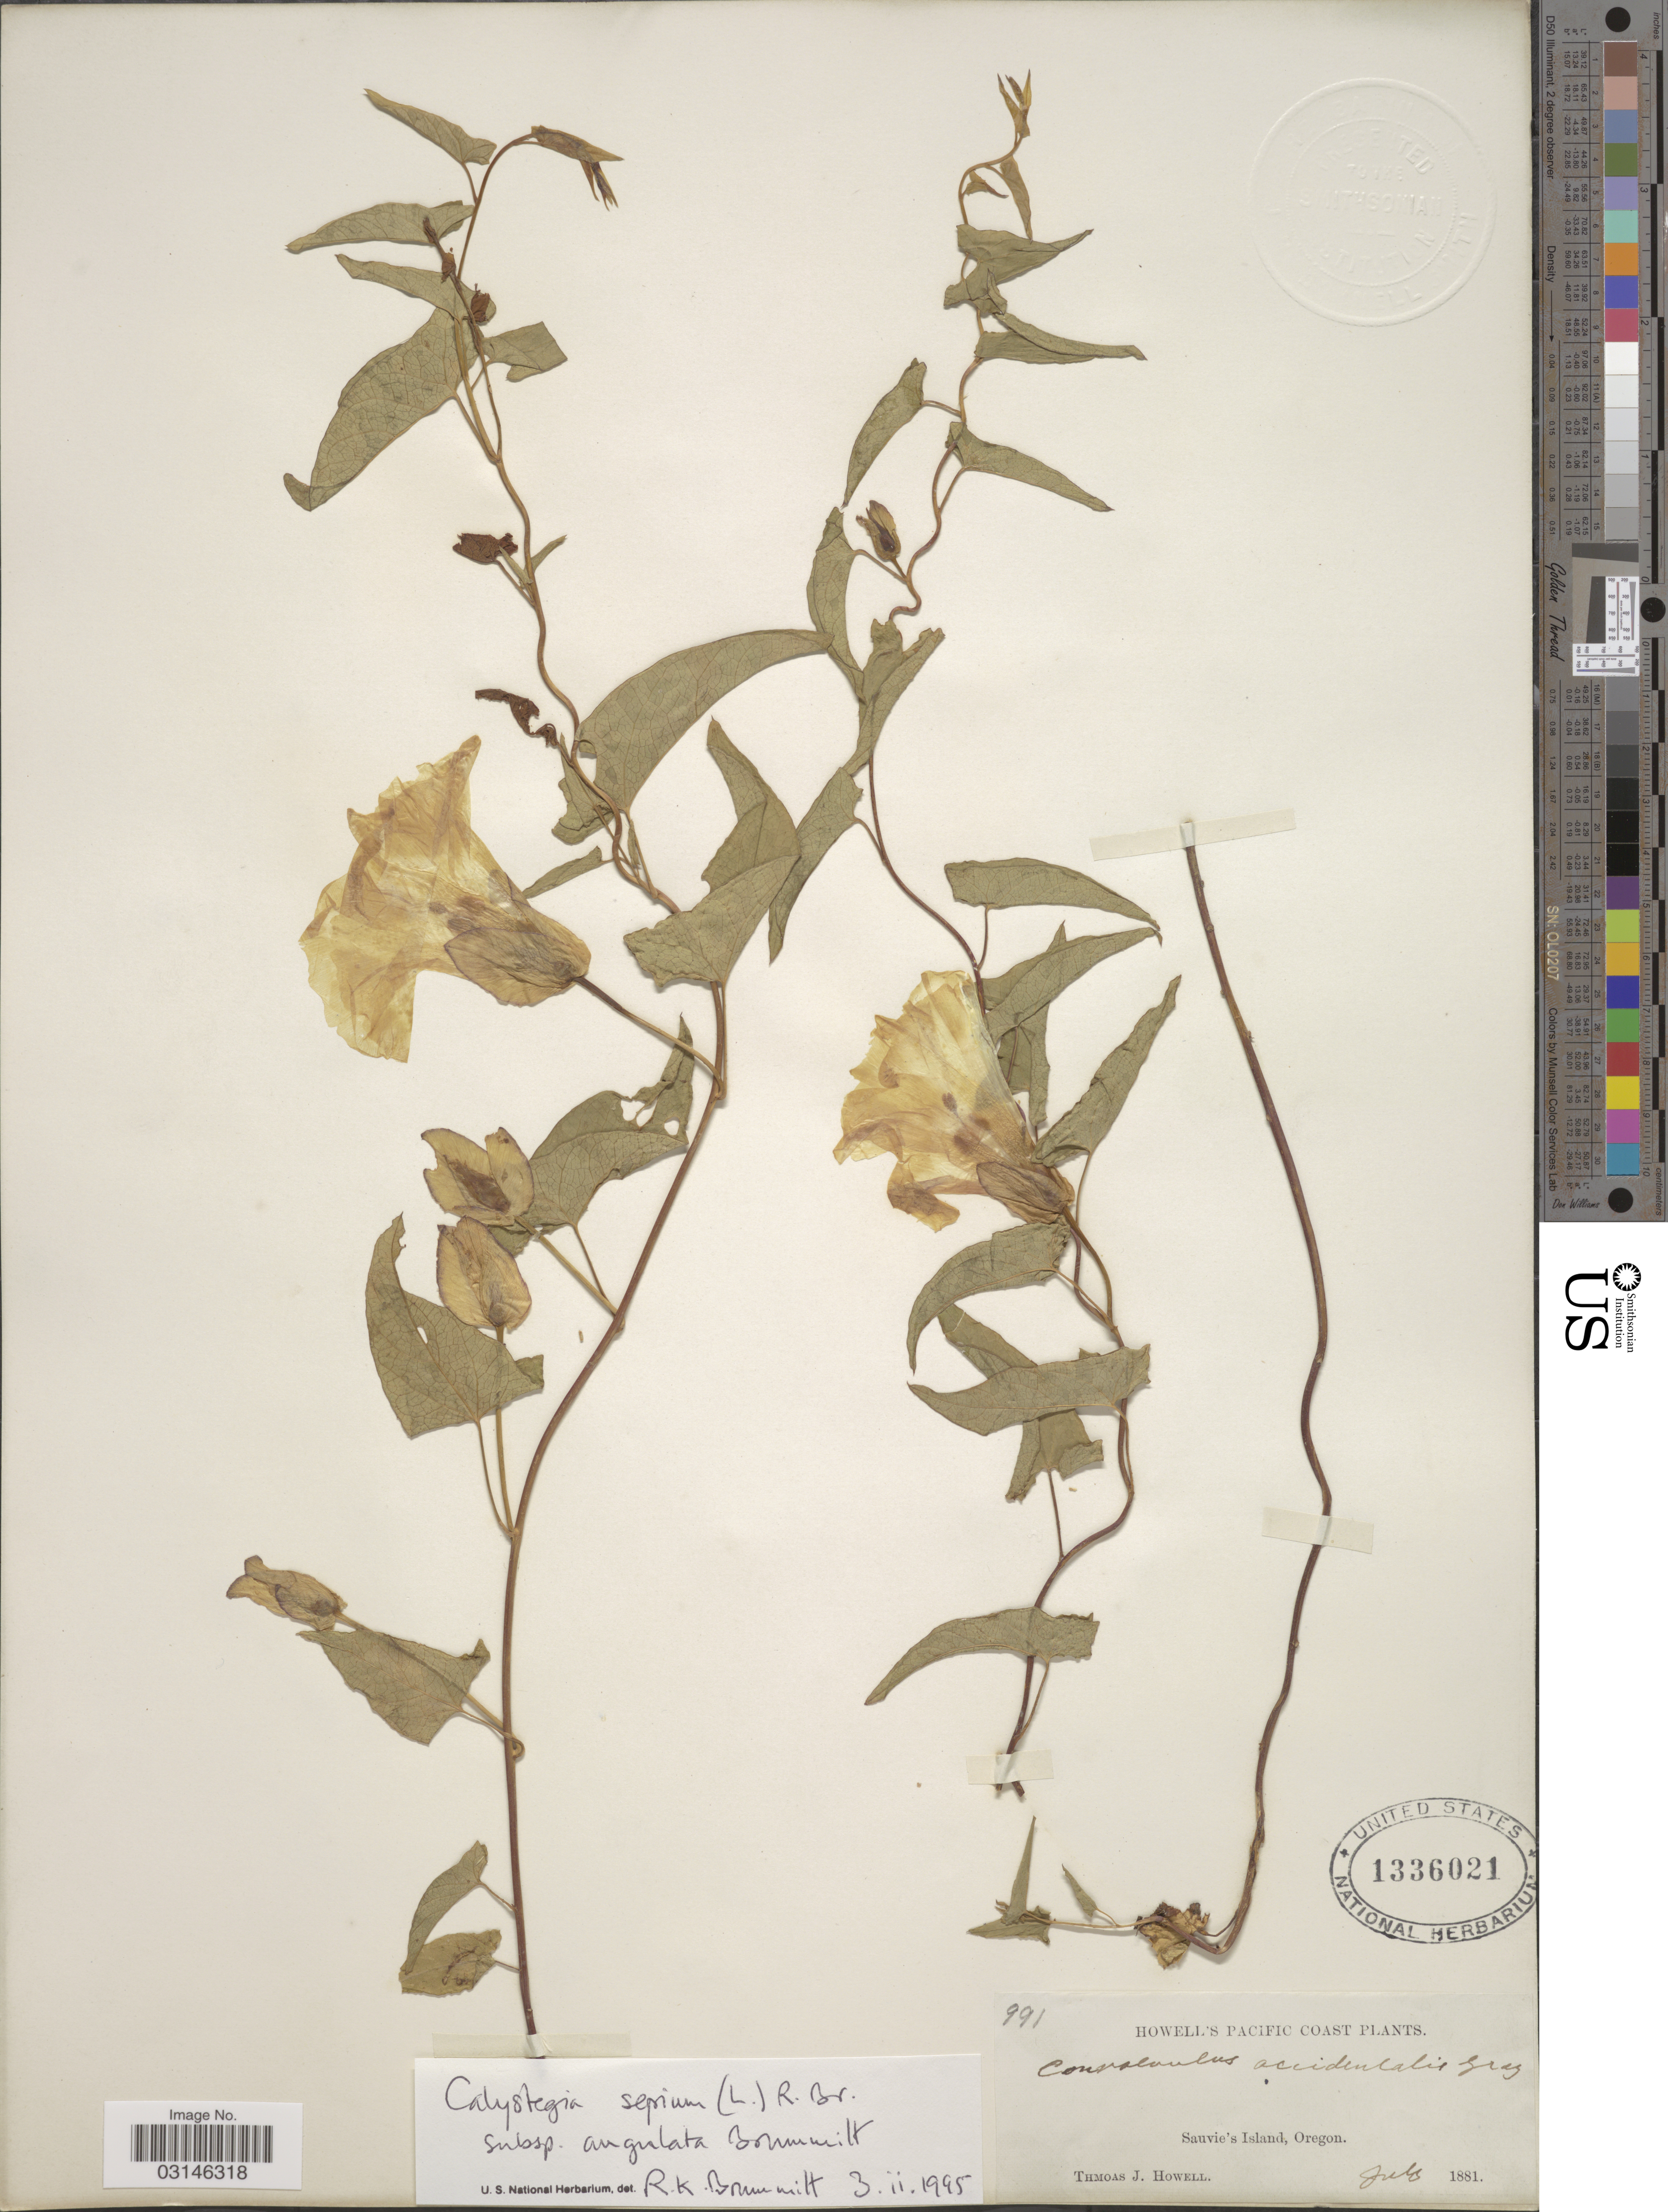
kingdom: Plantae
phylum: Tracheophyta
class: Magnoliopsida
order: Solanales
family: Convolvulaceae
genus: Calystegia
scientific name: Calystegia sepium subsp. angulata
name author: Brummitt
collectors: T. Howell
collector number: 991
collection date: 1881-07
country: United States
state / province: Oregon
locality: Howell's Pacific Coast, Sauvie's Island.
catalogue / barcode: US 1336021